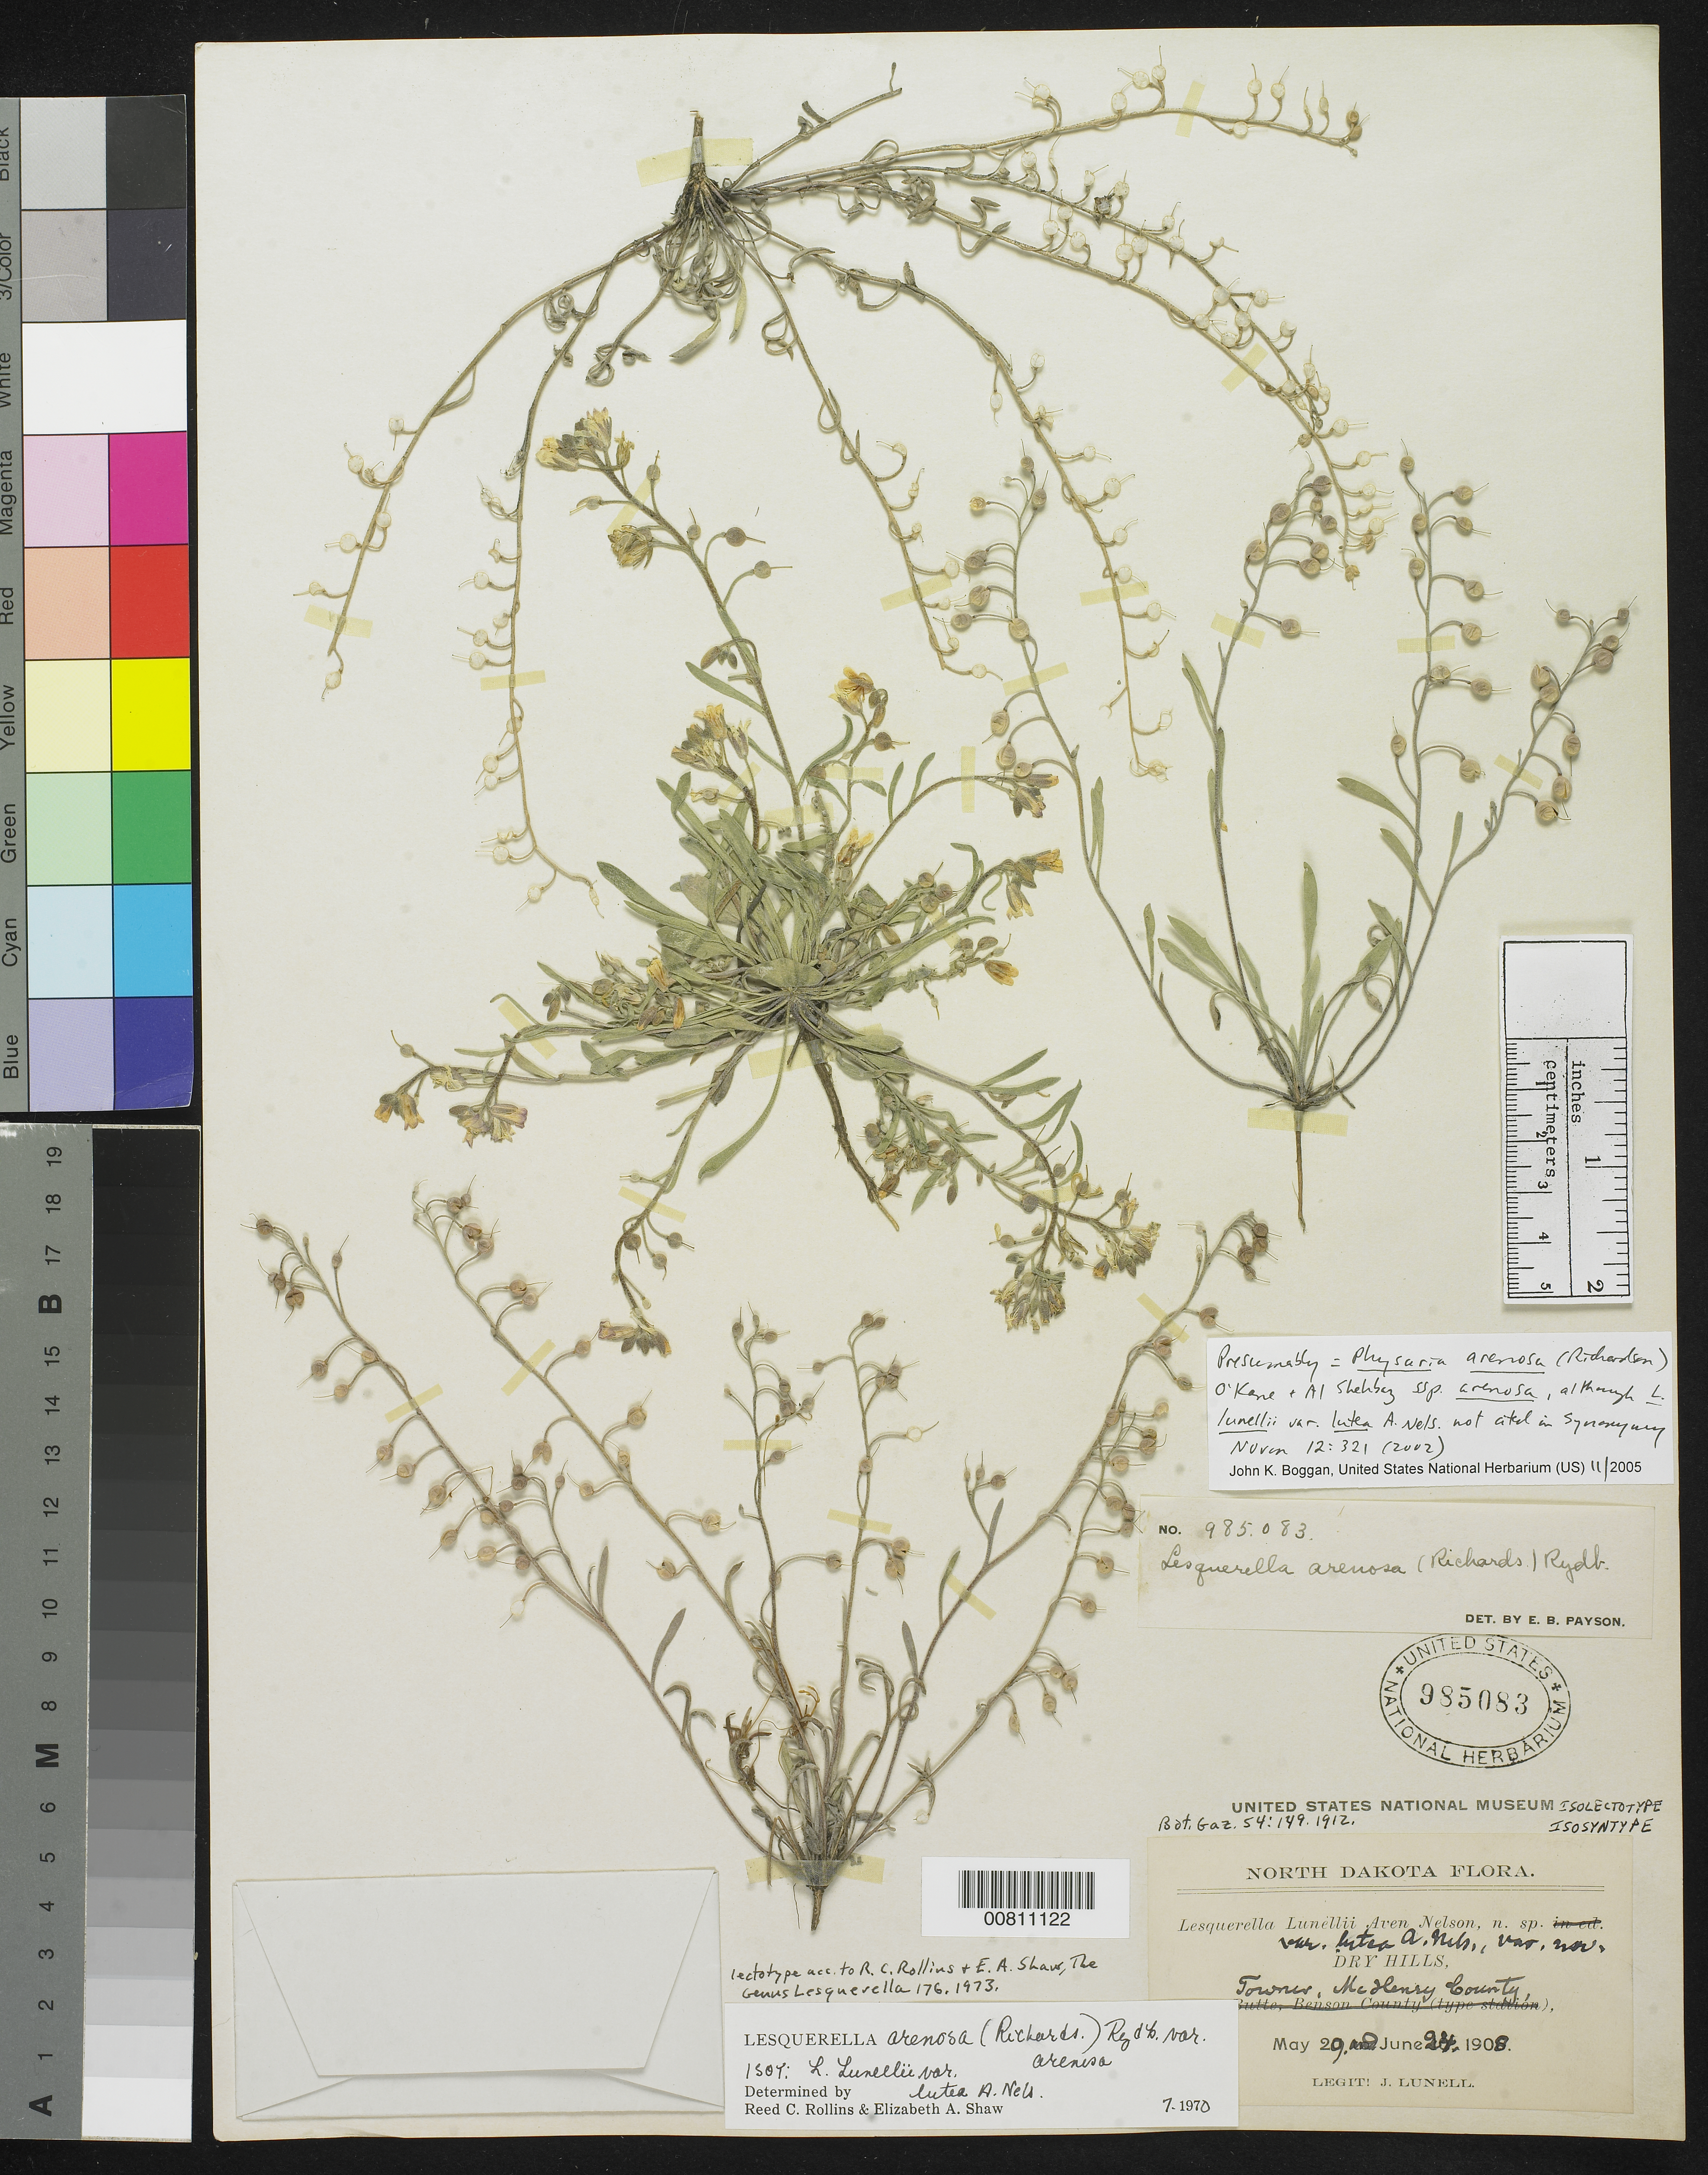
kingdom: Plantae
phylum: Tracheophyta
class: Magnoliopsida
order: Brassicales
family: Brassicaceae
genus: Lesquerella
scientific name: Lesquerella lunellii var. lutea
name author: A. Nelson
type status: Isolectotype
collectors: J. Lunell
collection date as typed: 29 May 1908 and 24 Jun 1908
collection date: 1908-05-29,1908-06-24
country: United States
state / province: North Dakota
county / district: McHenry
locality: Towner, McHenry County.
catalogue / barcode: US 985083